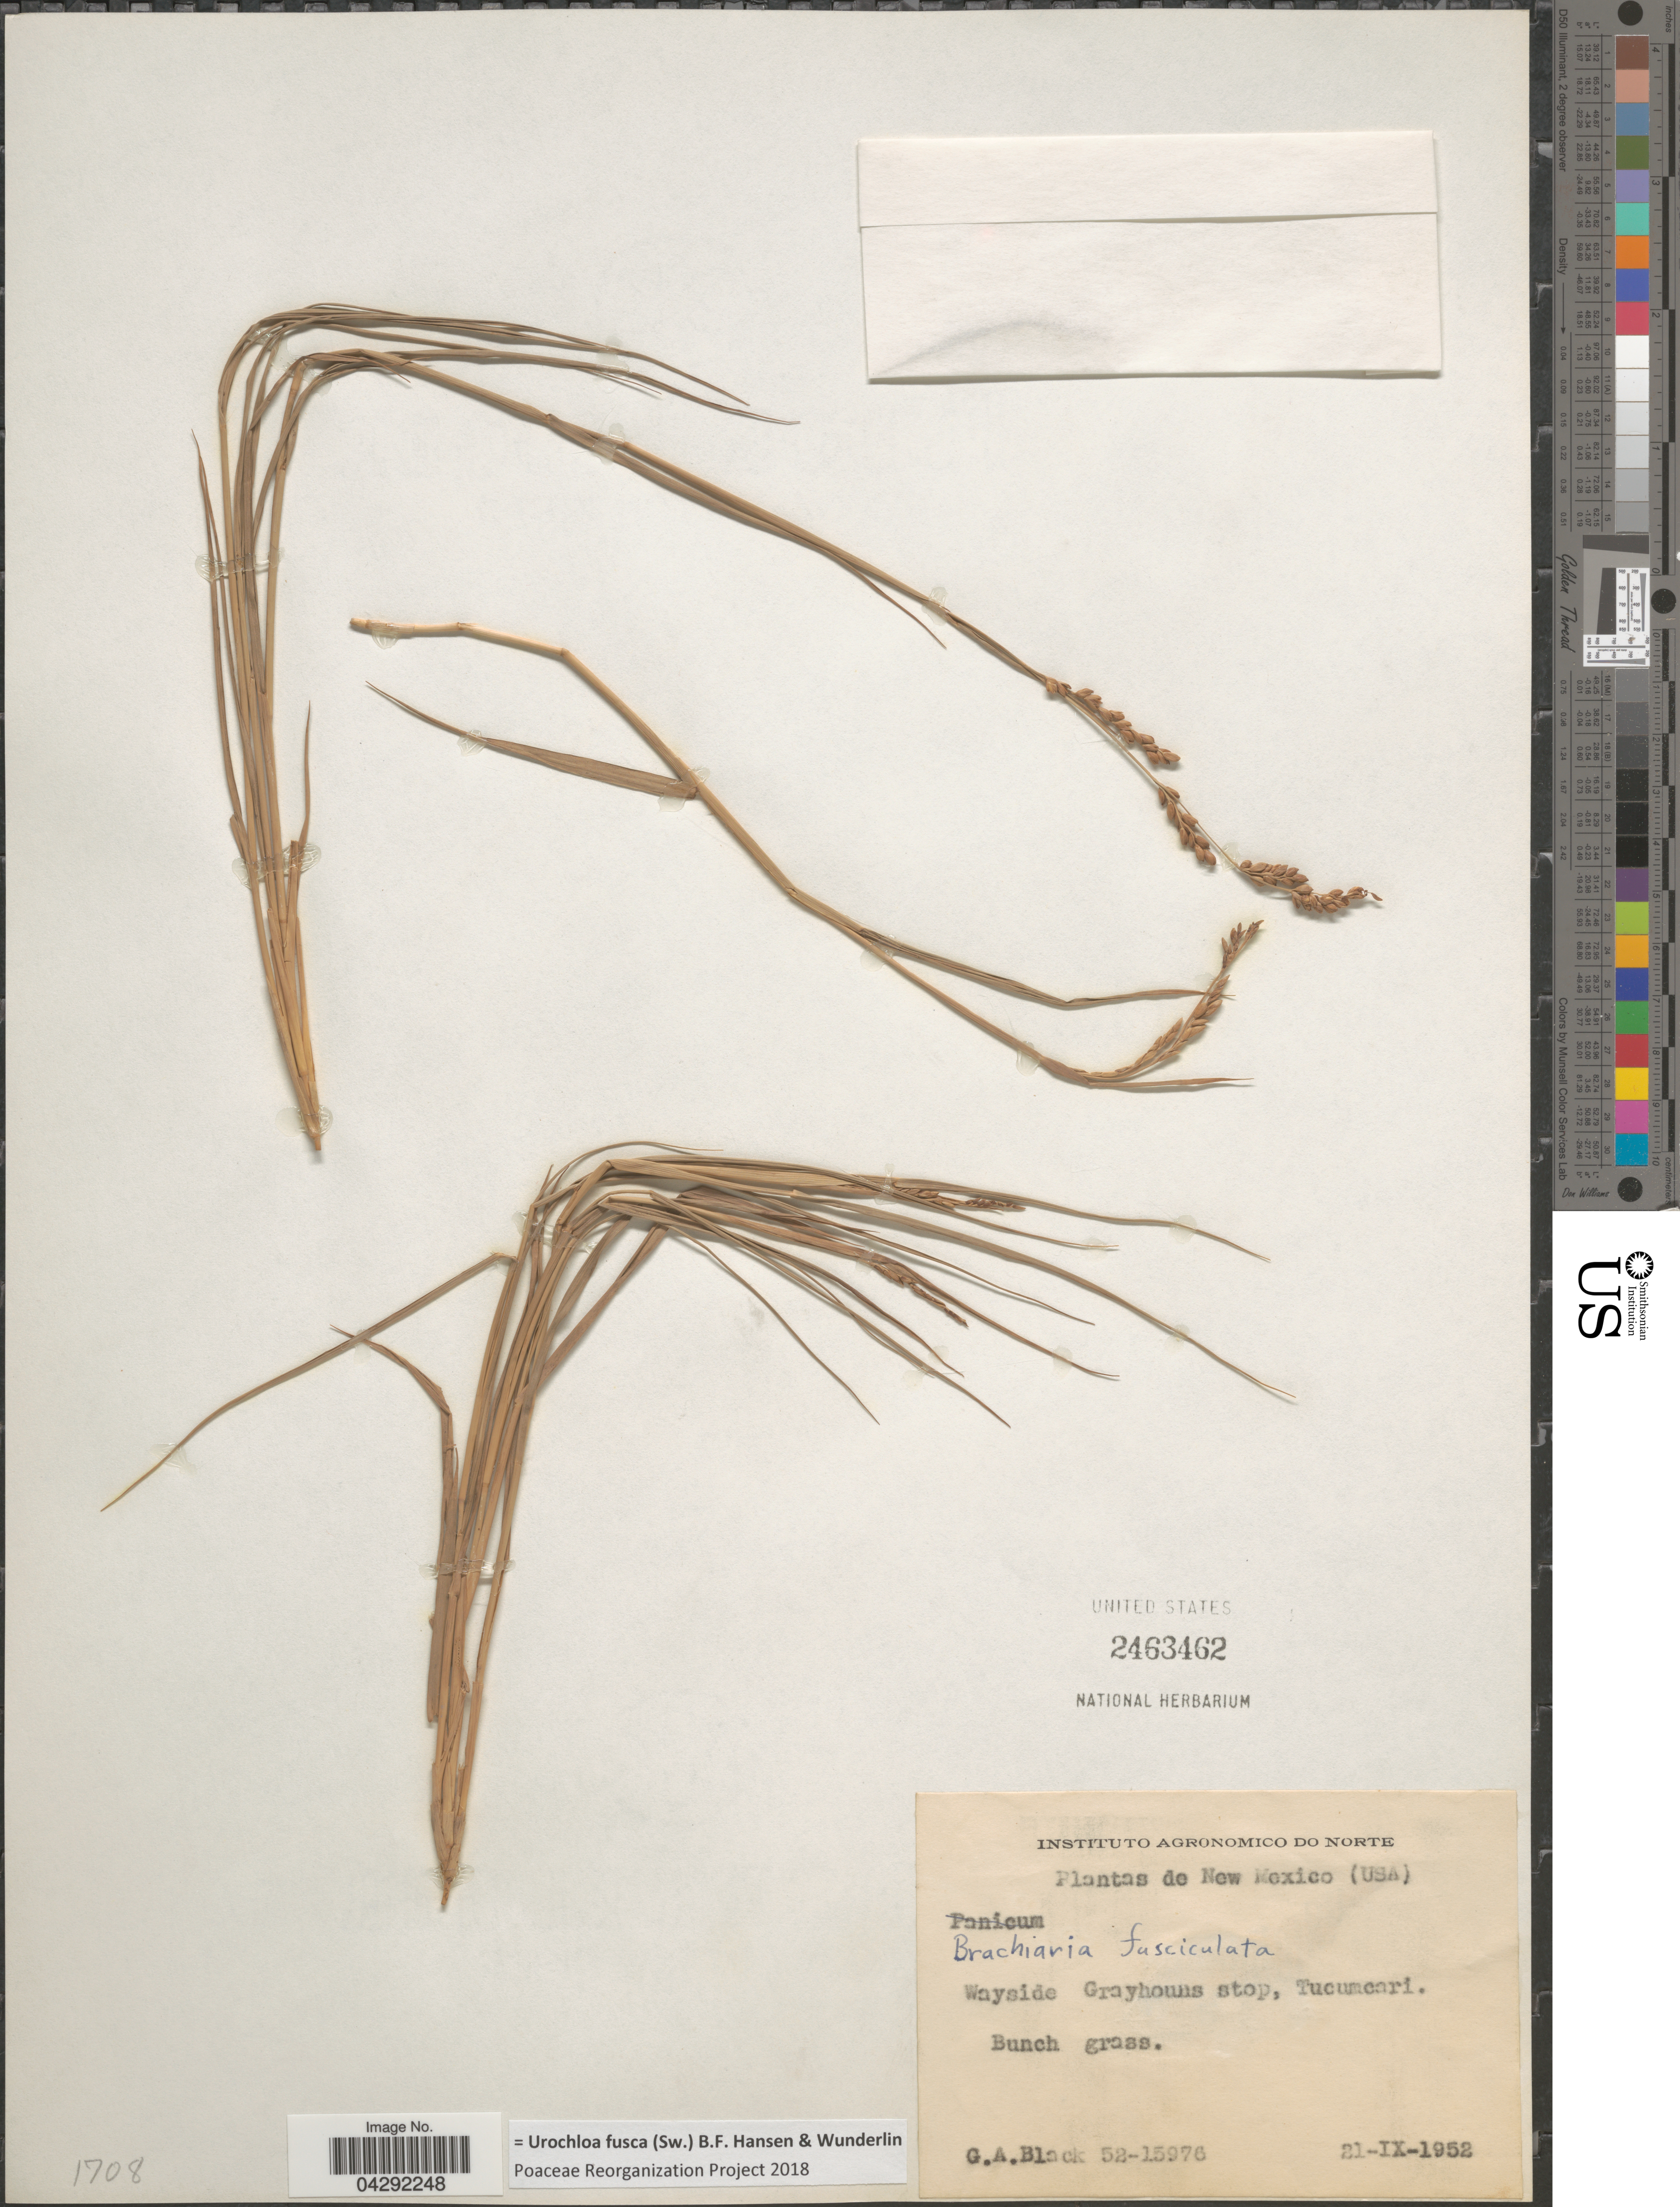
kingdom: Plantae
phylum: Tracheophyta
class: Liliopsida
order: Poales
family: Poaceae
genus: Urochloa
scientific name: Urochloa fusca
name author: (Sw.) B.F. Hansen & Wunderlin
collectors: G. A. Black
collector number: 52-15976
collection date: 1952-09-21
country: United States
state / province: New Mexico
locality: Wayside Grayhouns stop, Tucumcari.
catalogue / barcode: US 2463462